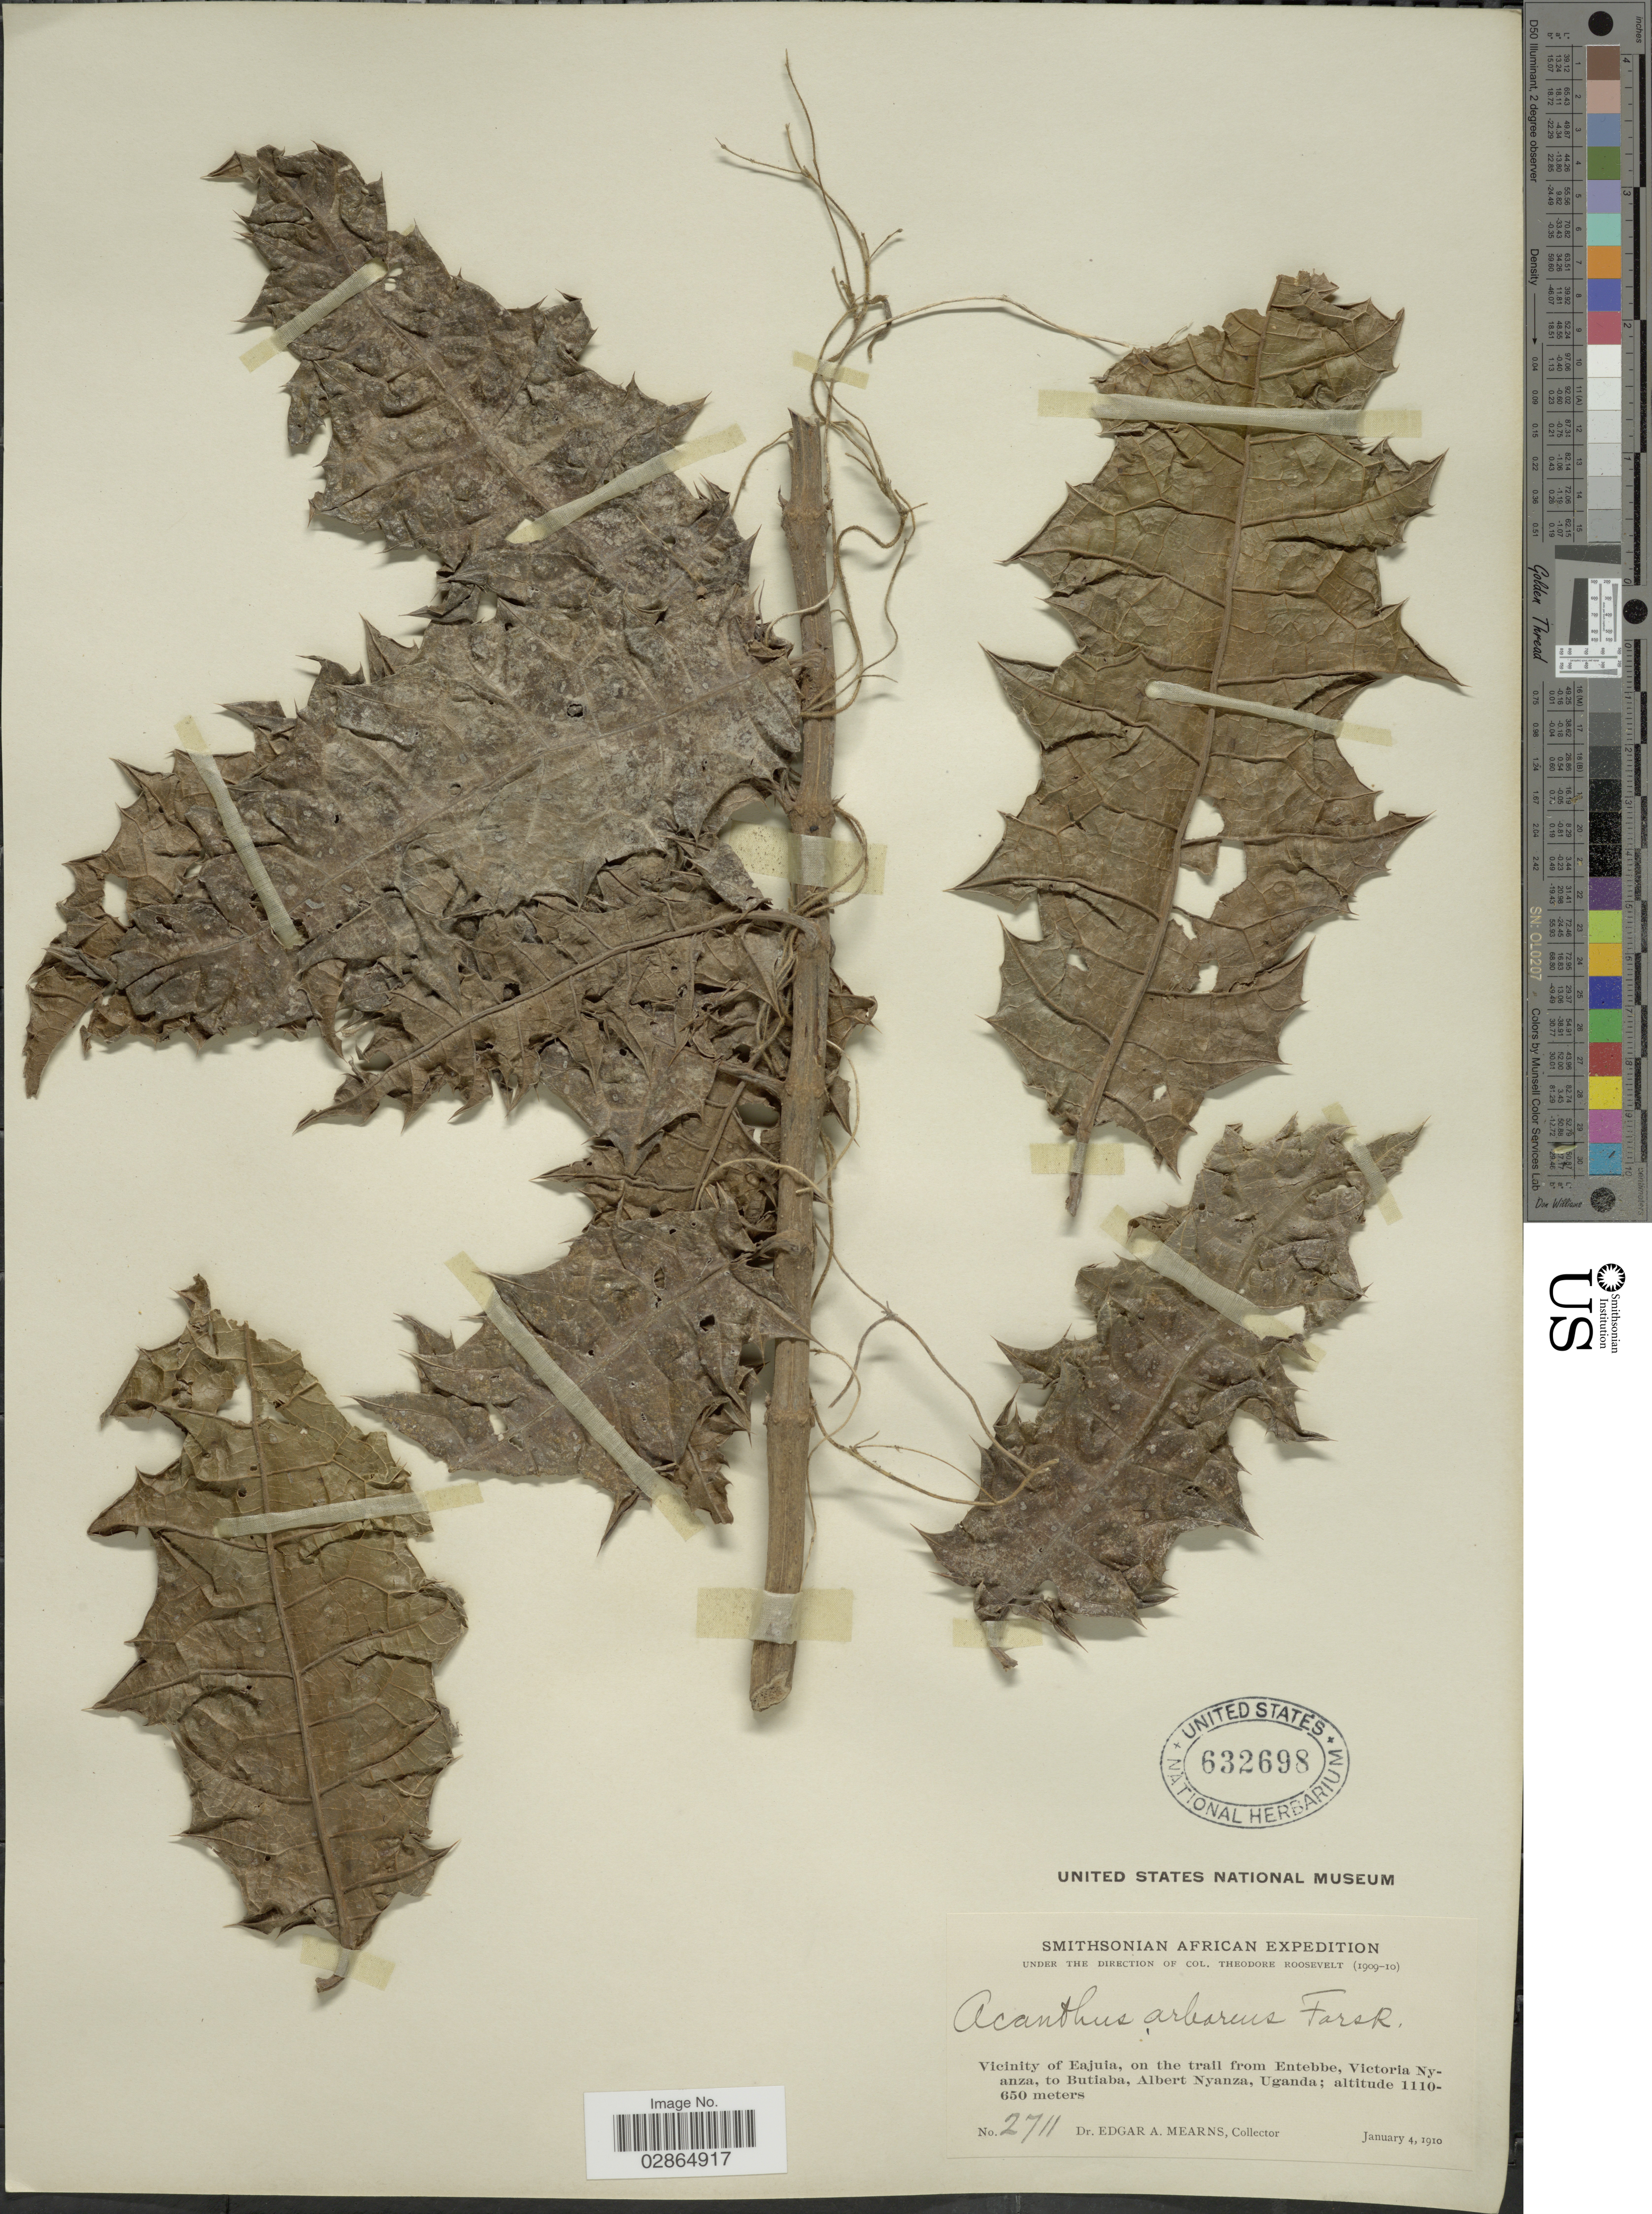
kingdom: Plantae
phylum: Tracheophyta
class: Magnoliopsida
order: Lamiales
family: Acanthaceae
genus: Acanthus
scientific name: Acanthus arboreus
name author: Forssk.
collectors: E. A. Mearns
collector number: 2711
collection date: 1910-01-04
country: Uganda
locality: Vicinity of Eajuia, on trail from Entebbe, Victoria Nyanza, to Butiaba, Albert Nyanza.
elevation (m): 650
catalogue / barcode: US 632698